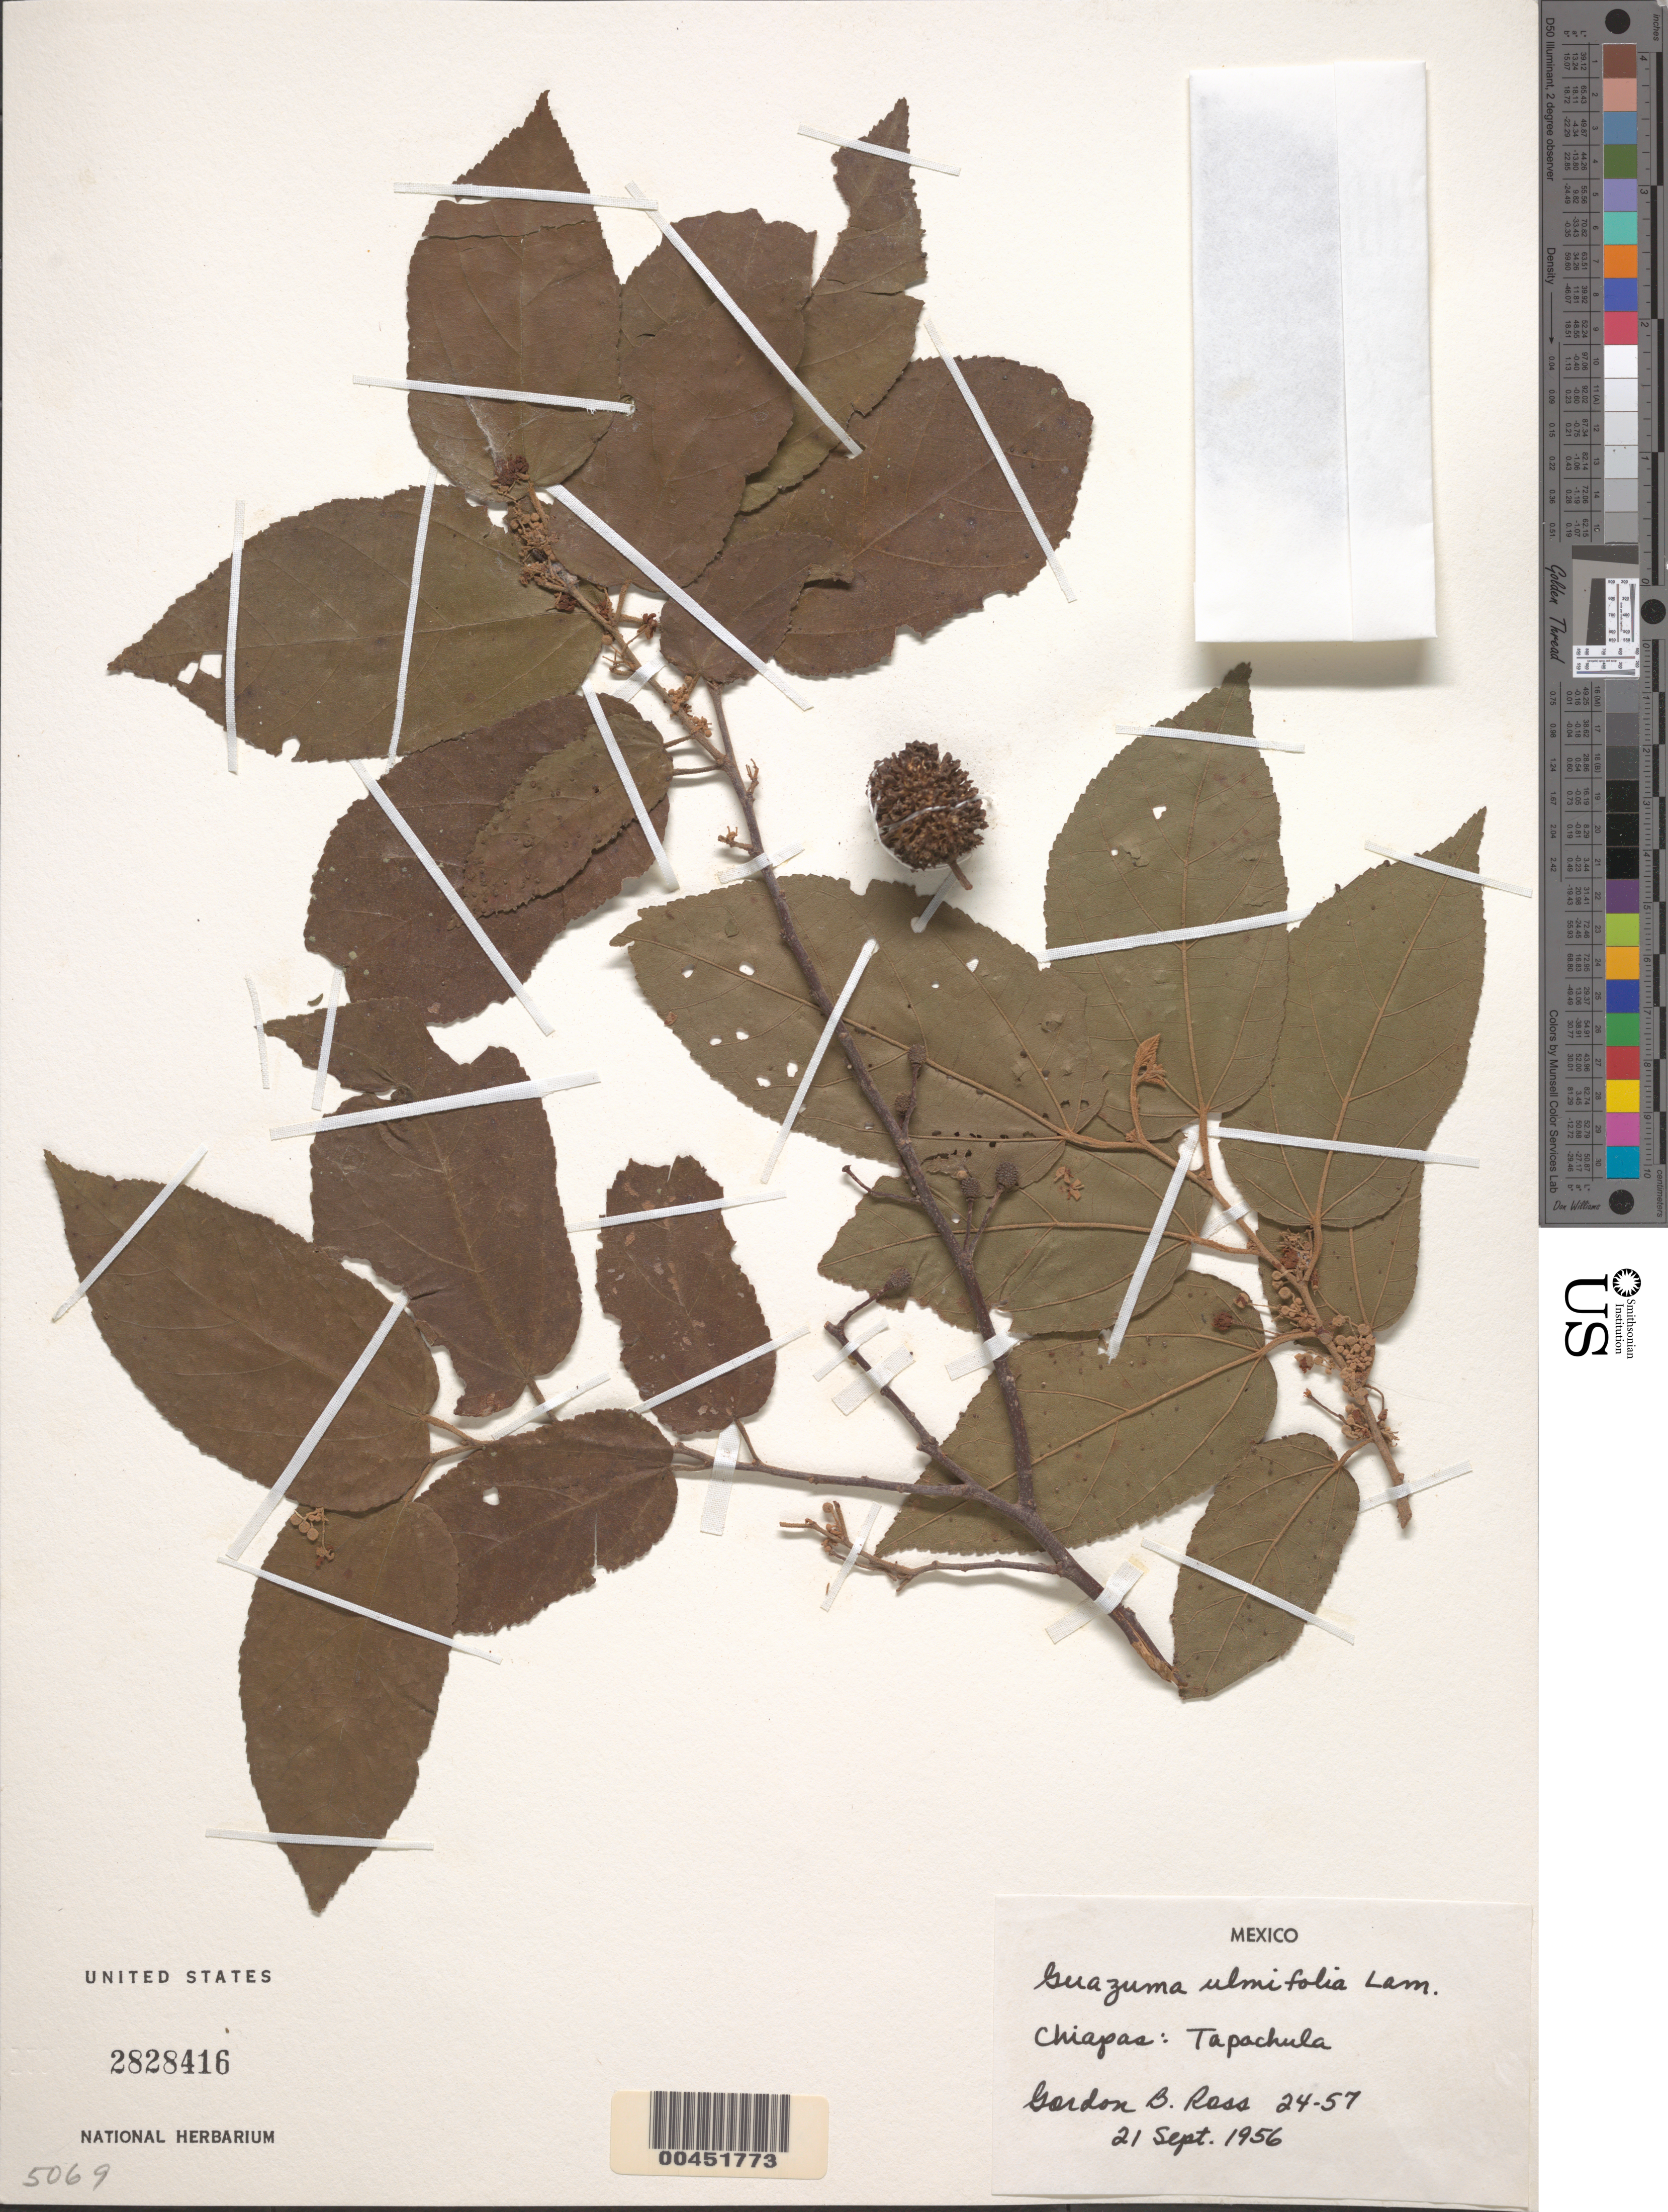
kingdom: Plantae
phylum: Tracheophyta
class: Magnoliopsida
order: Malvales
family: Malvaceae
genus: Guazuma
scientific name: Guazuma ulmifolia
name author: Lam.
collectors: G. B. Ross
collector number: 24-57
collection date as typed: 21 Sep 1956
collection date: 1956-09-21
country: Mexico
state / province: Chiapas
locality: Tapachula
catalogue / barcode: US 2828416